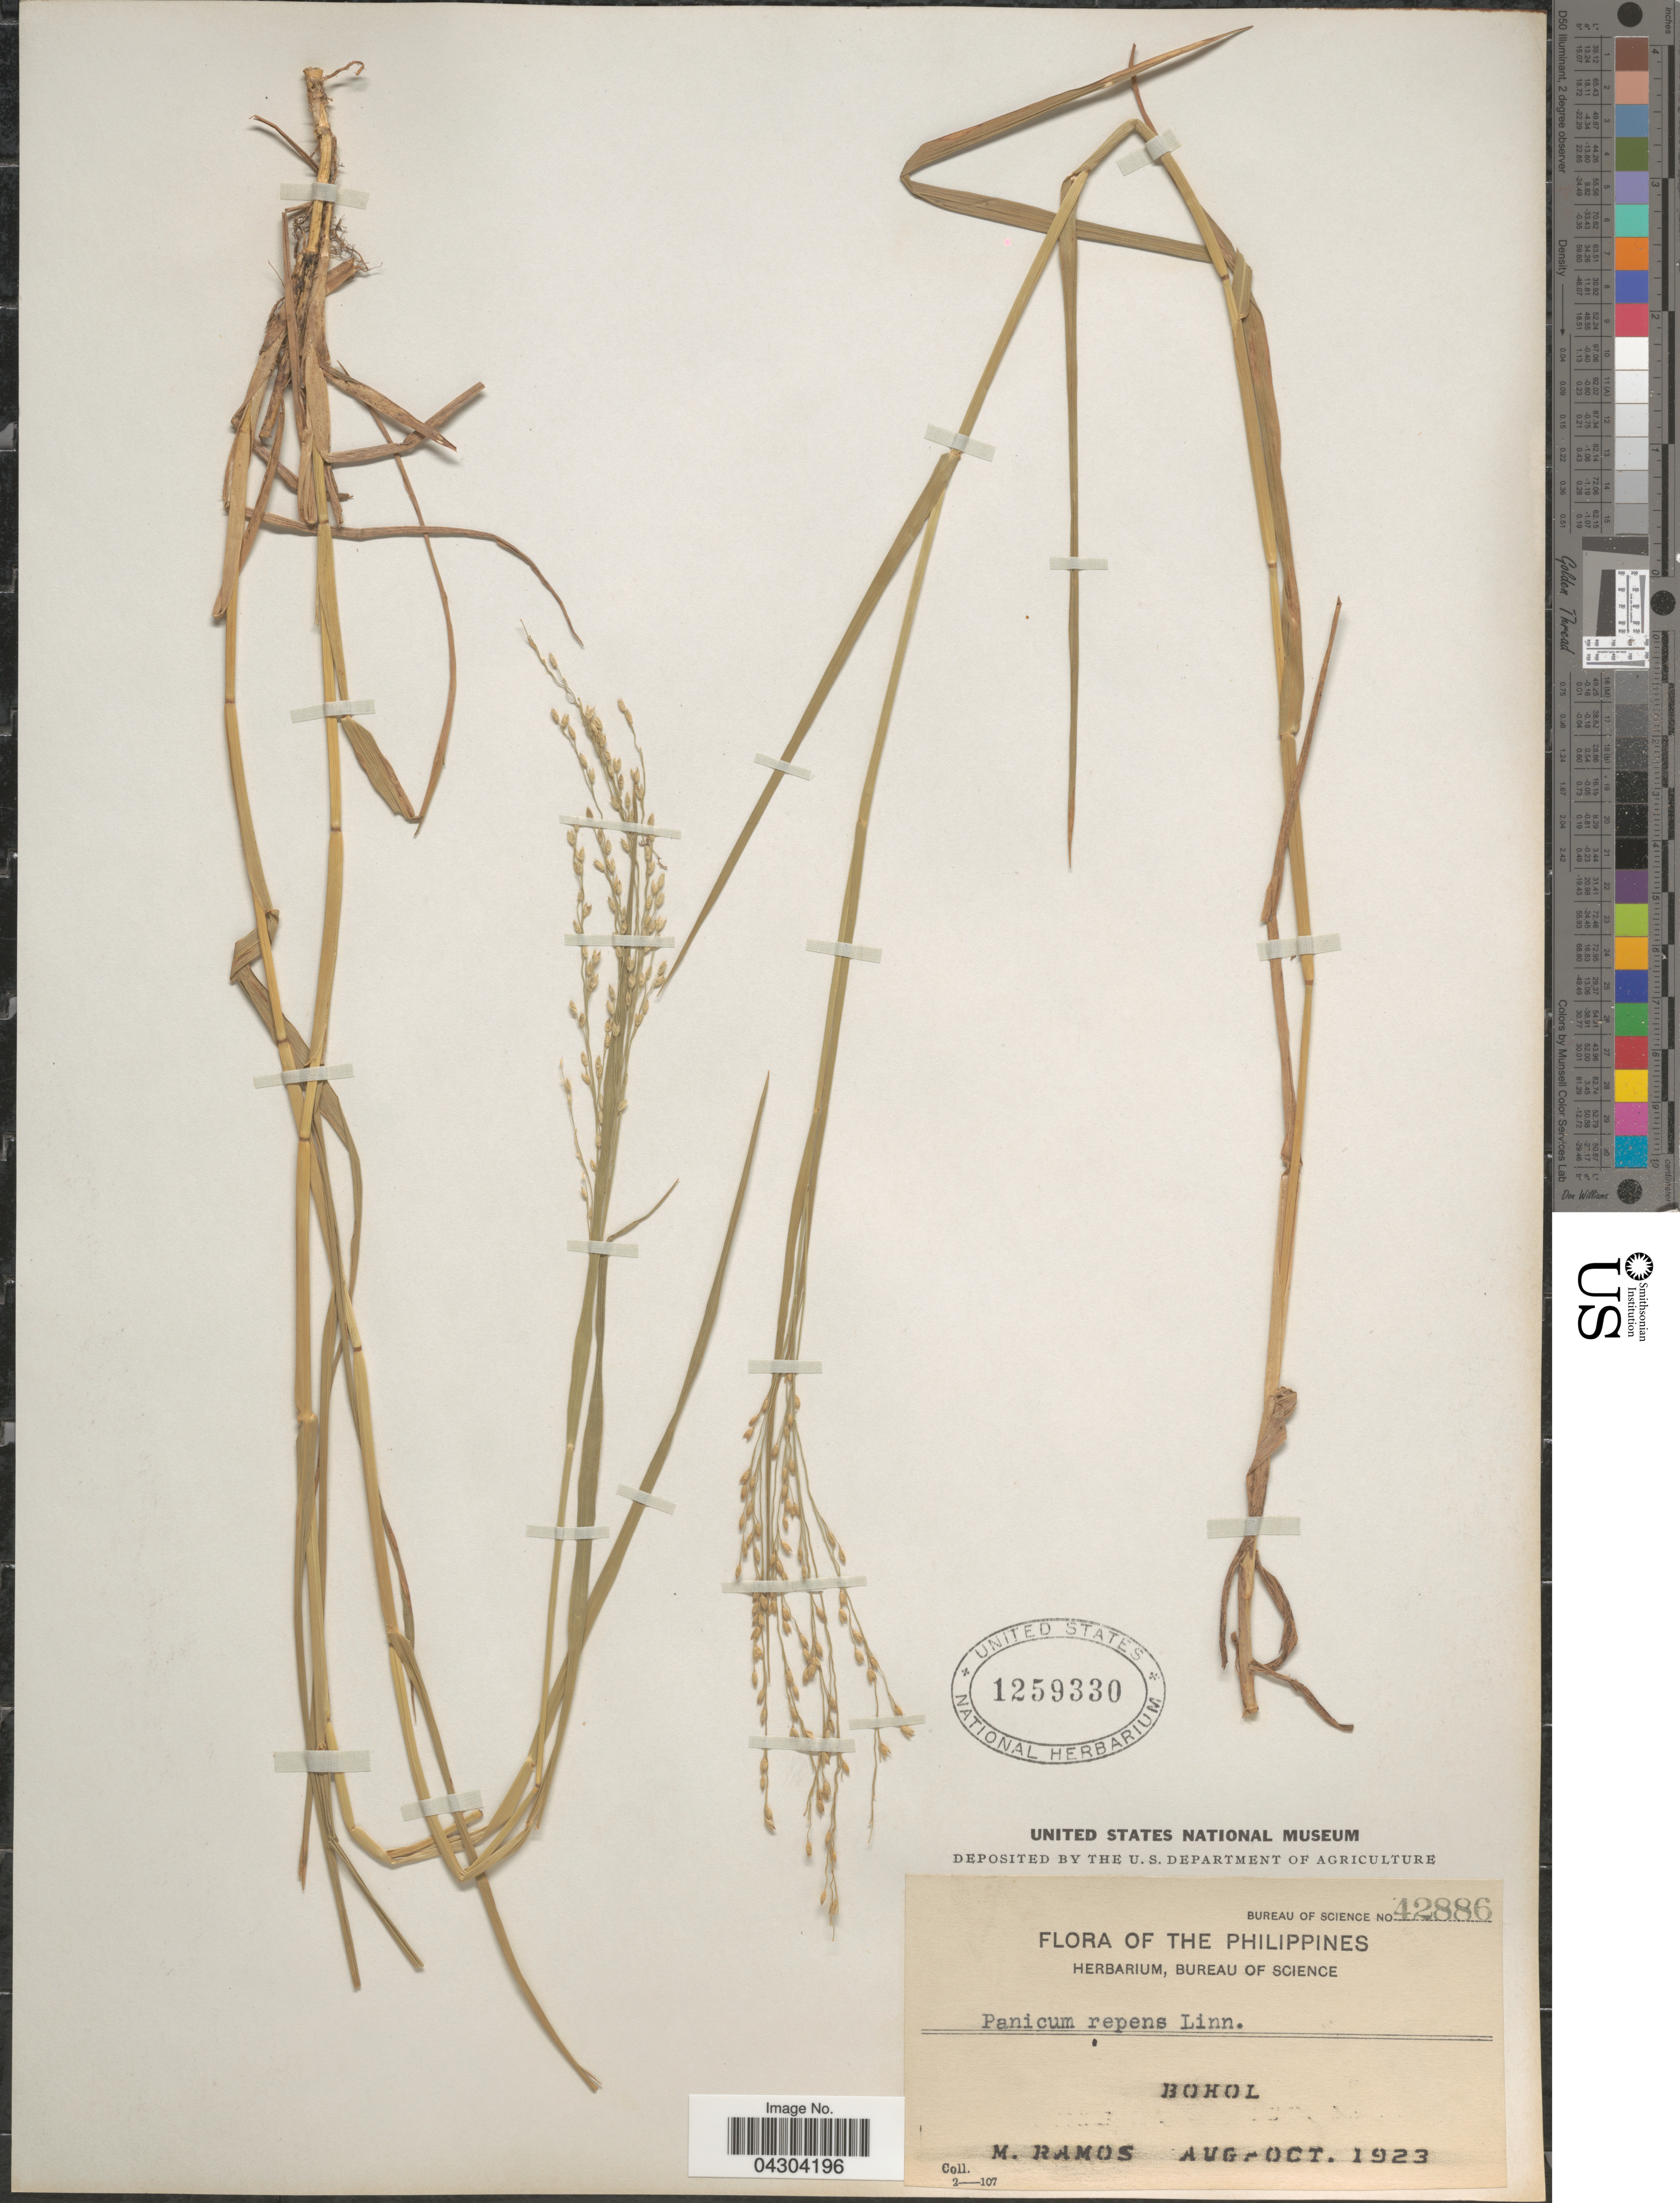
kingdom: Plantae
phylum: Tracheophyta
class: Liliopsida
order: Poales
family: Poaceae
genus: Panicum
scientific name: Panicum repens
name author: L.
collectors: M. Ramos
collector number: Bureau of Science 42886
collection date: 1923-08/1923-10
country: Philippines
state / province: Central Visayas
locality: Bohol.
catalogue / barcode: US 1259330